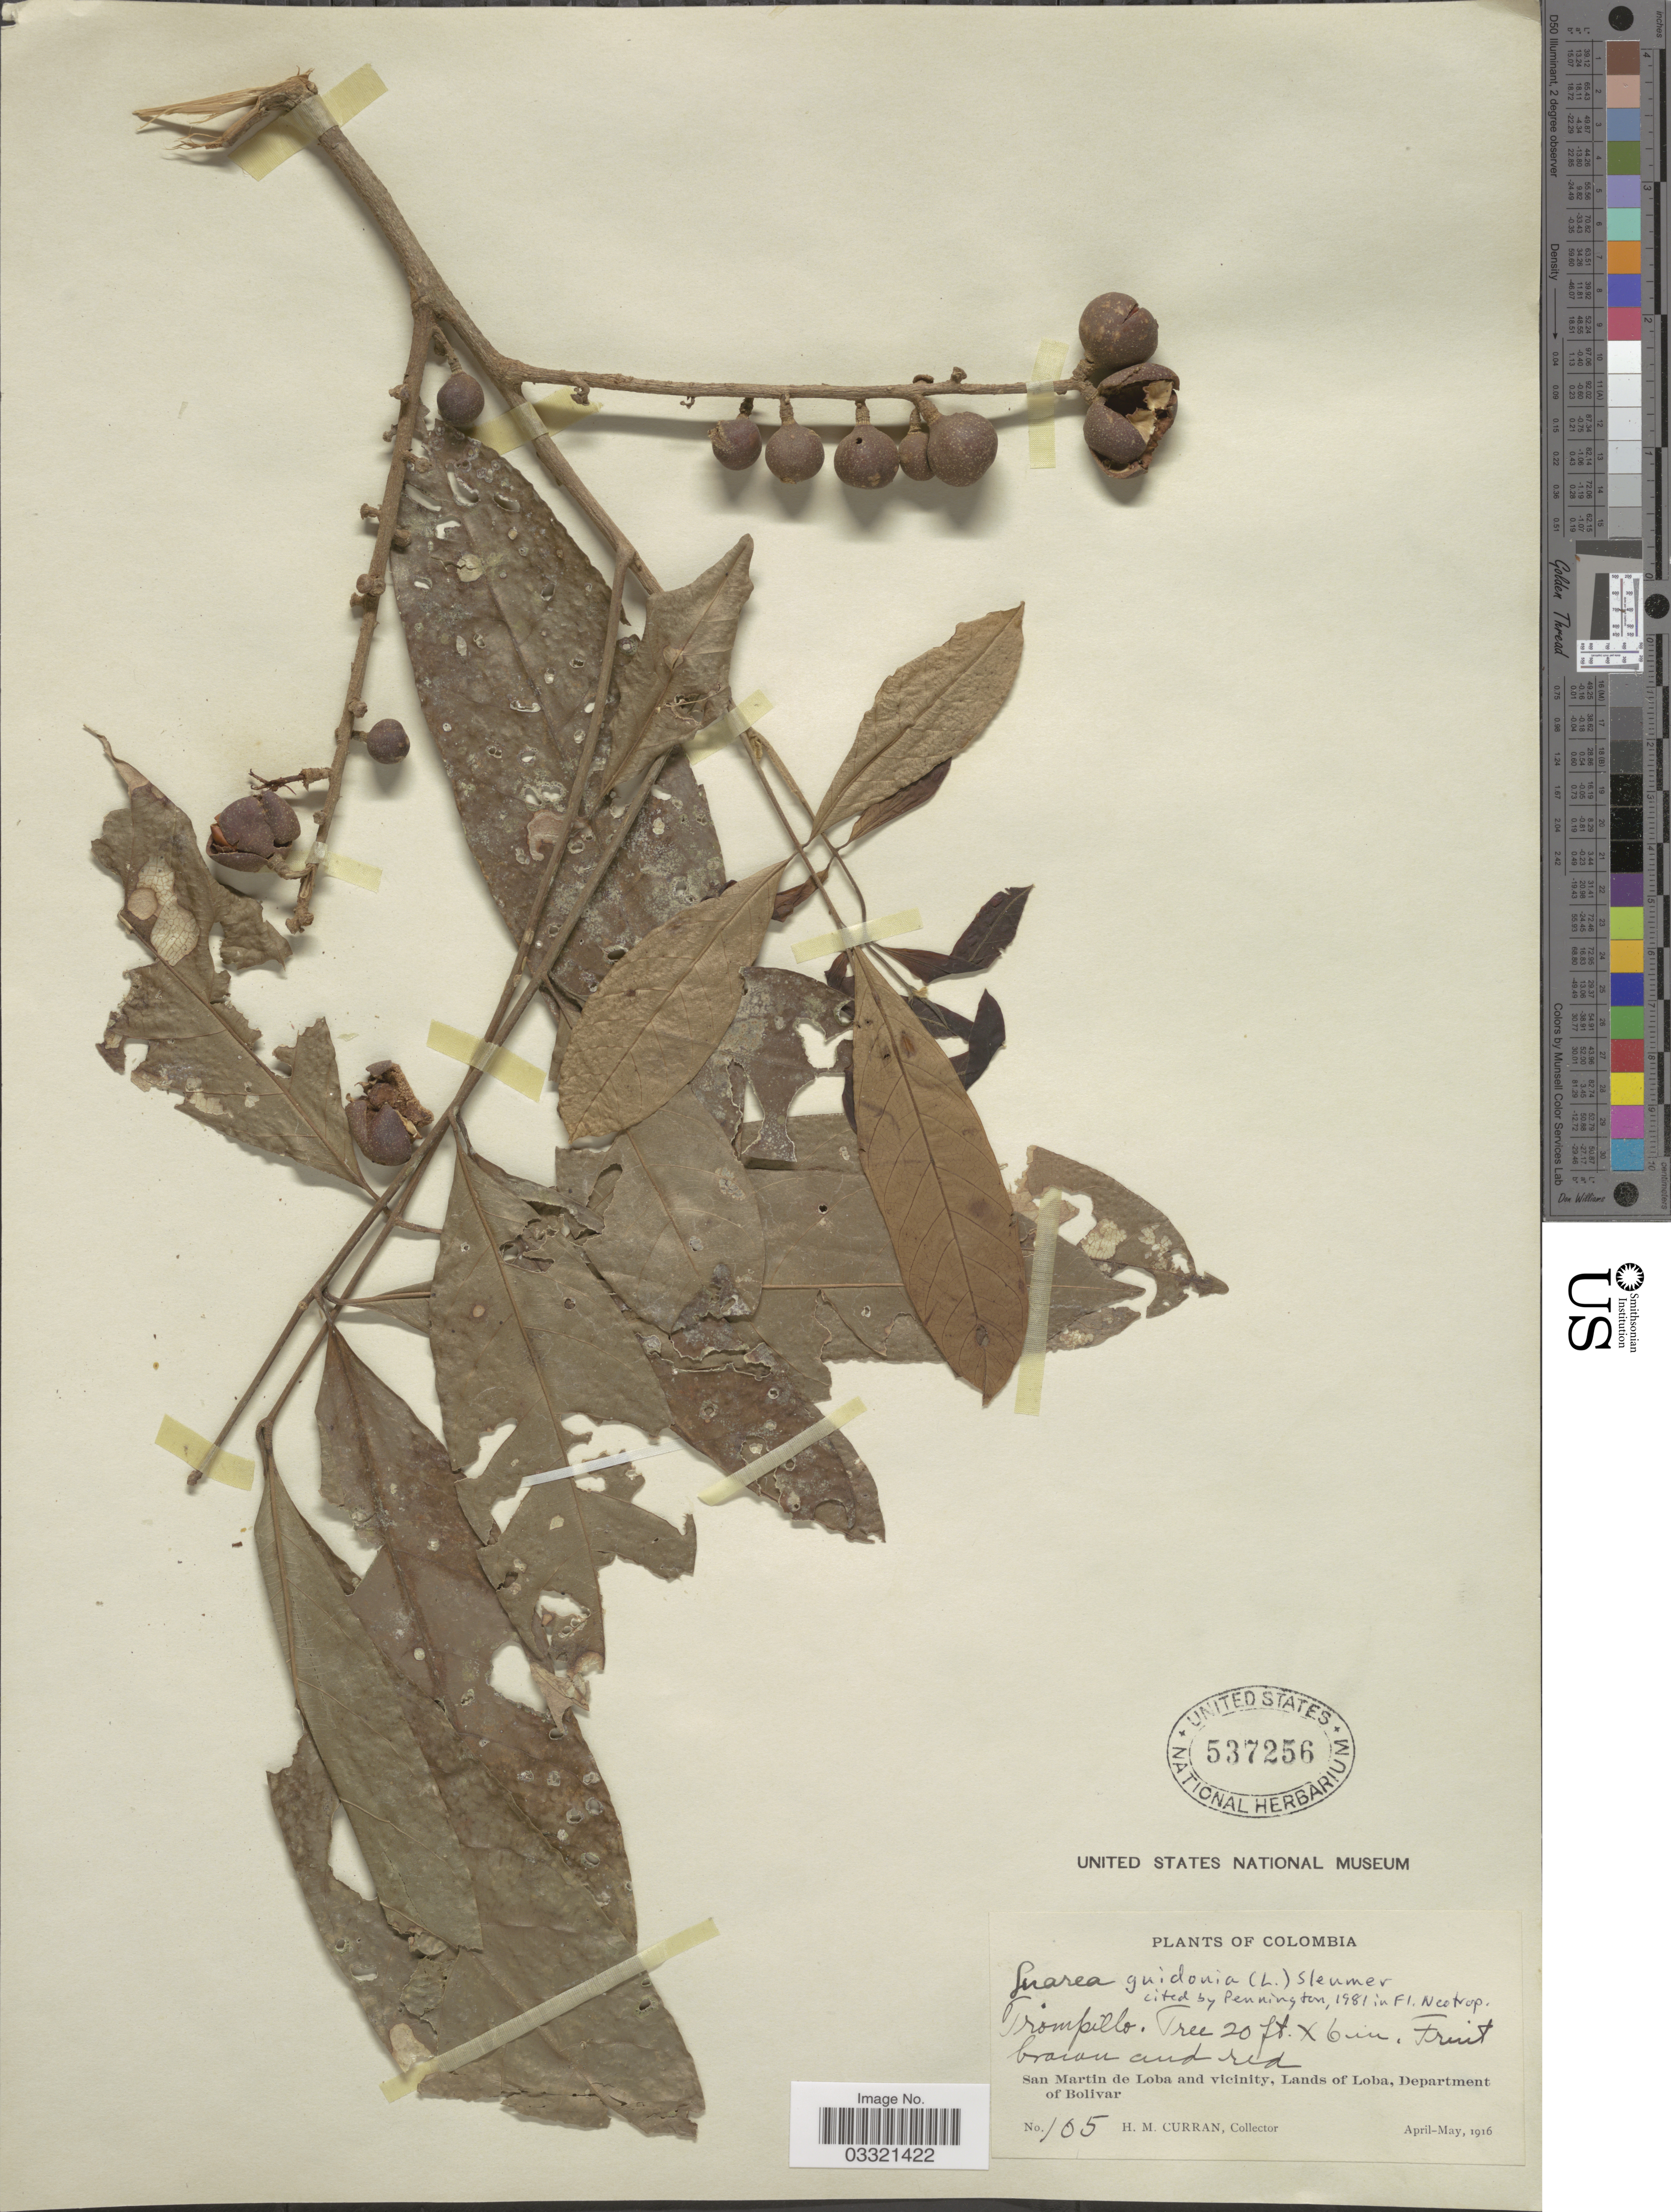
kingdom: Plantae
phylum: Tracheophyta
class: Magnoliopsida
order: Sapindales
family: Meliaceae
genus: Guarea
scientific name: Guarea guidonia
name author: (L.) Sleumer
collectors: H. M. Curran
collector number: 105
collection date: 1916-04/1916-05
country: Colombia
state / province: Bolívar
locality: San Martin de Loba and vicinity, Lands of Loba, Department of Bolivar.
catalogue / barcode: US 537256